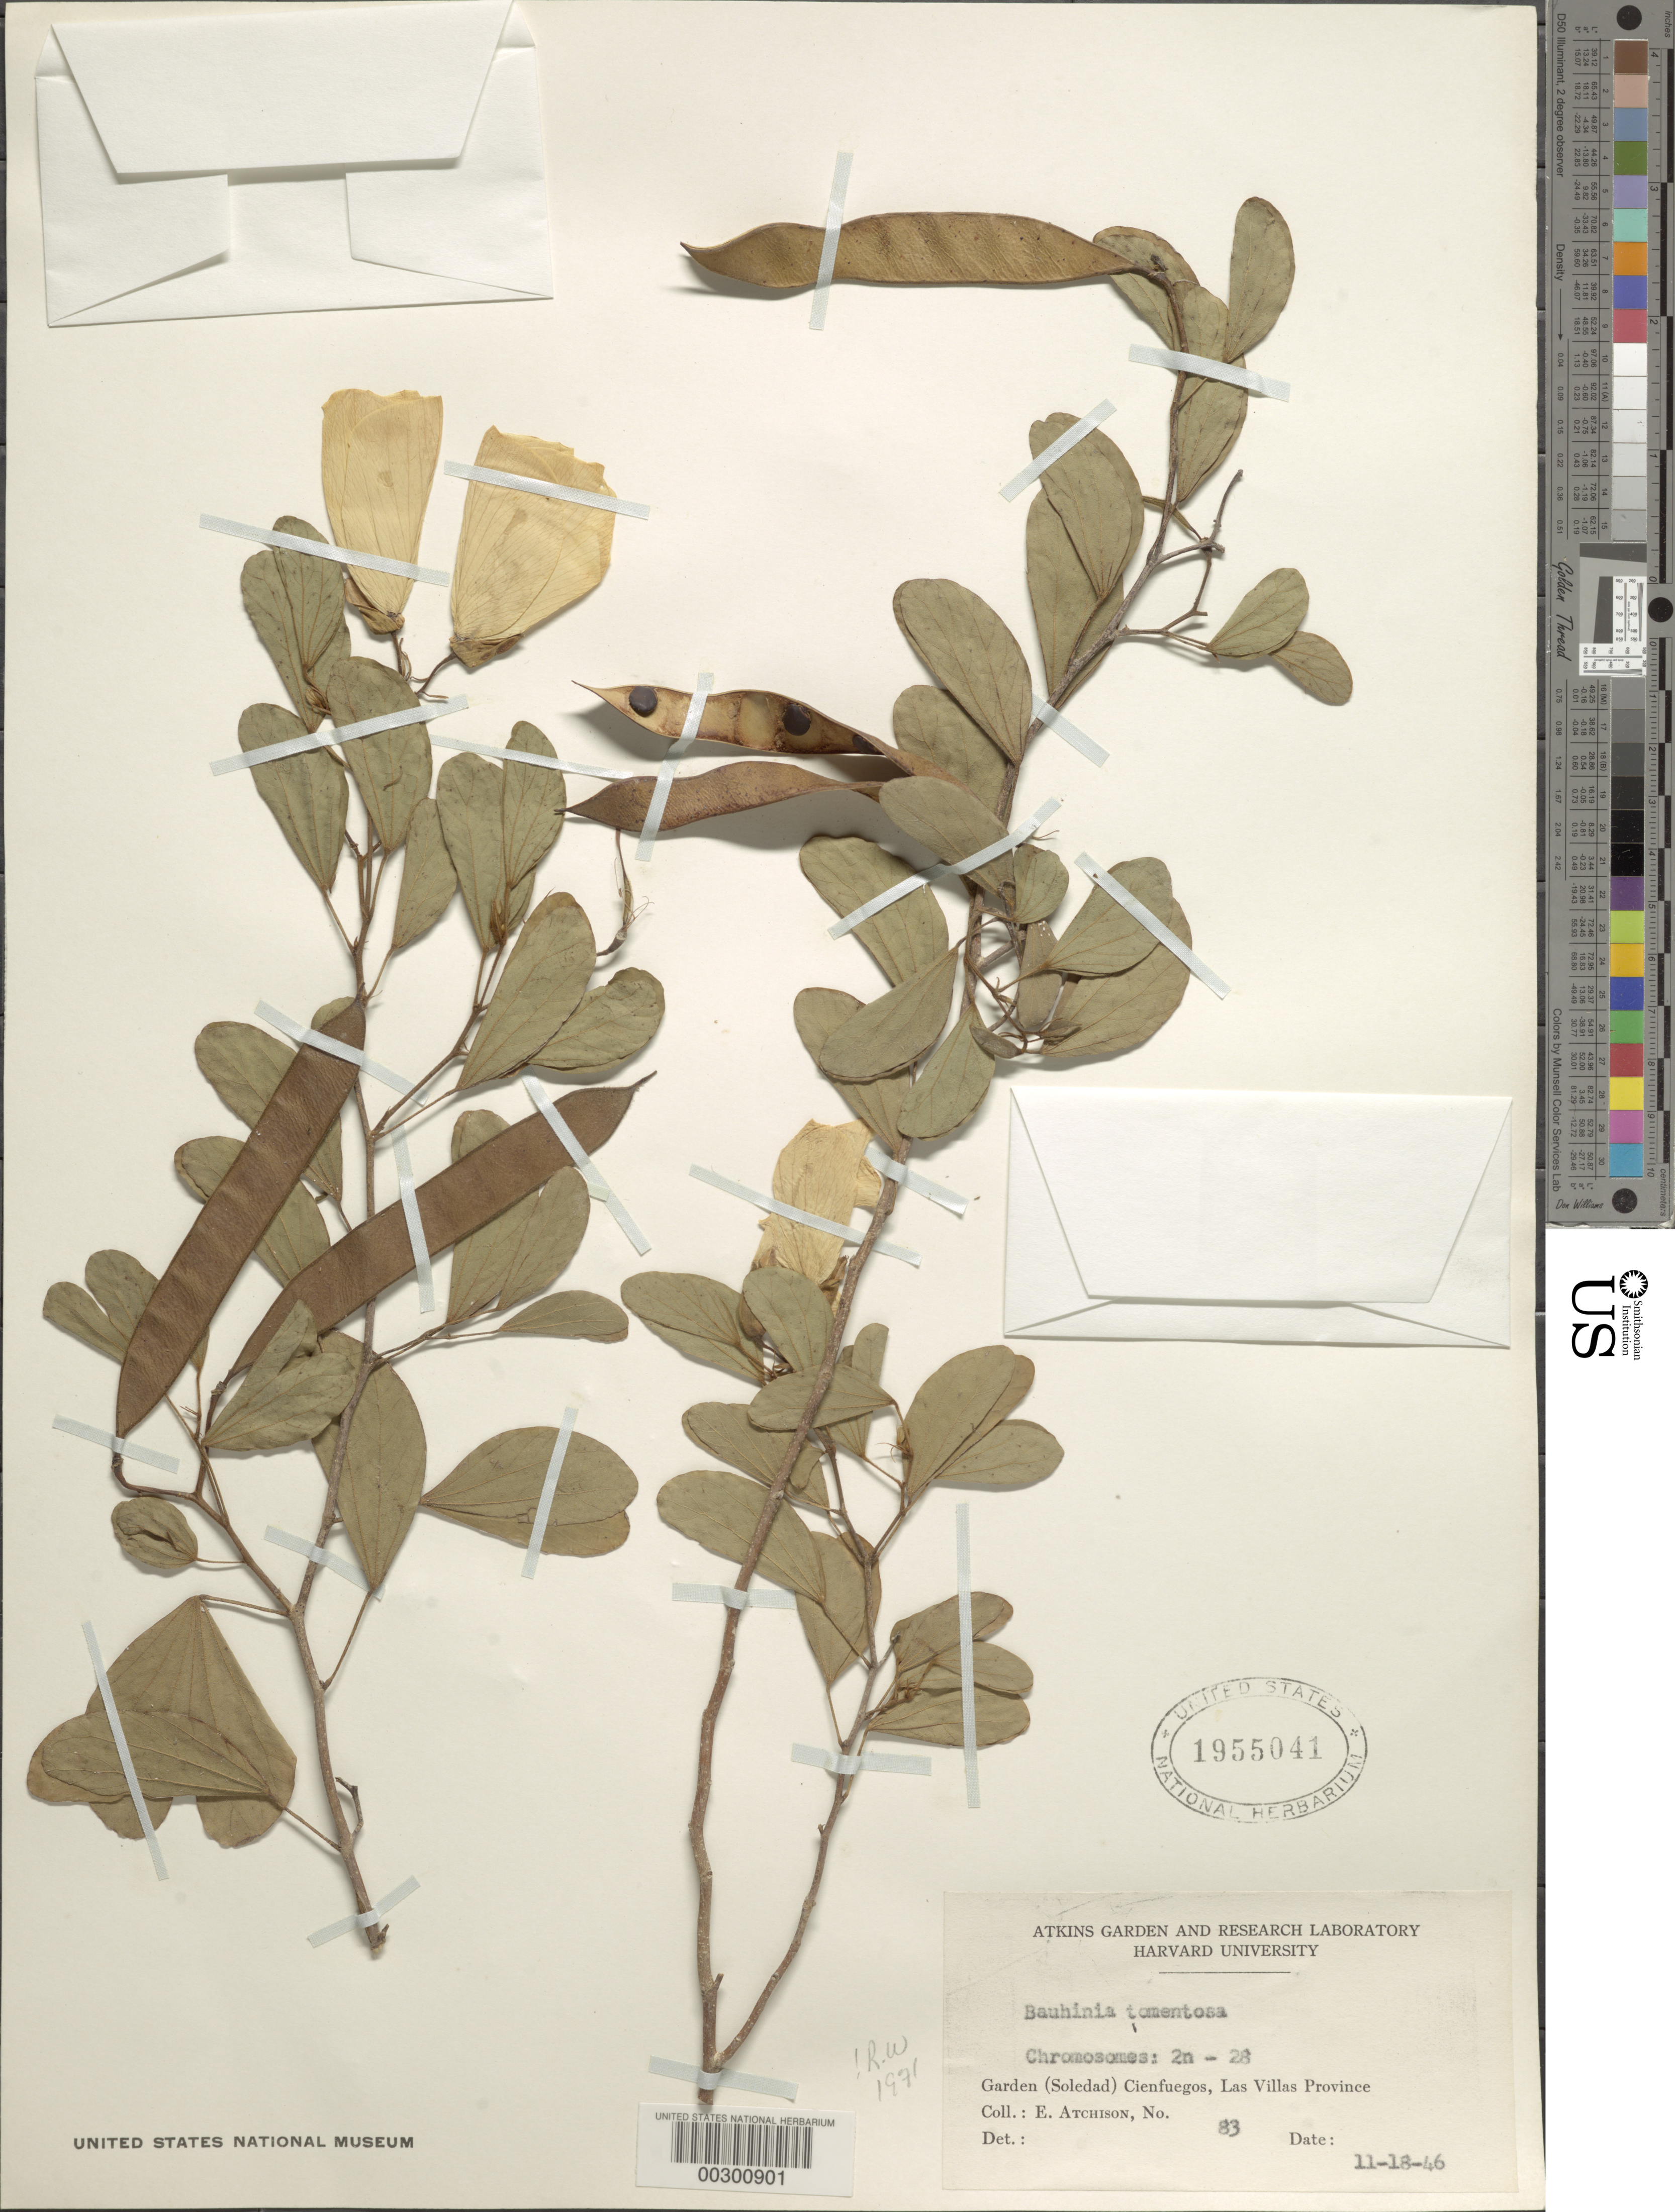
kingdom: Plantae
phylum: Tracheophyta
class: Magnoliopsida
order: Fabales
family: Fabaceae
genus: Bauhinia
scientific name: Bauhinia tomentosa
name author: L.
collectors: E. Atchison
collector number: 83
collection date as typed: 18 Nov 1946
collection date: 1946-11-18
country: Cuba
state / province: Las Villas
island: Greater Antilles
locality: Garden, soledad, cienfuegos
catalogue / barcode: US 1955041